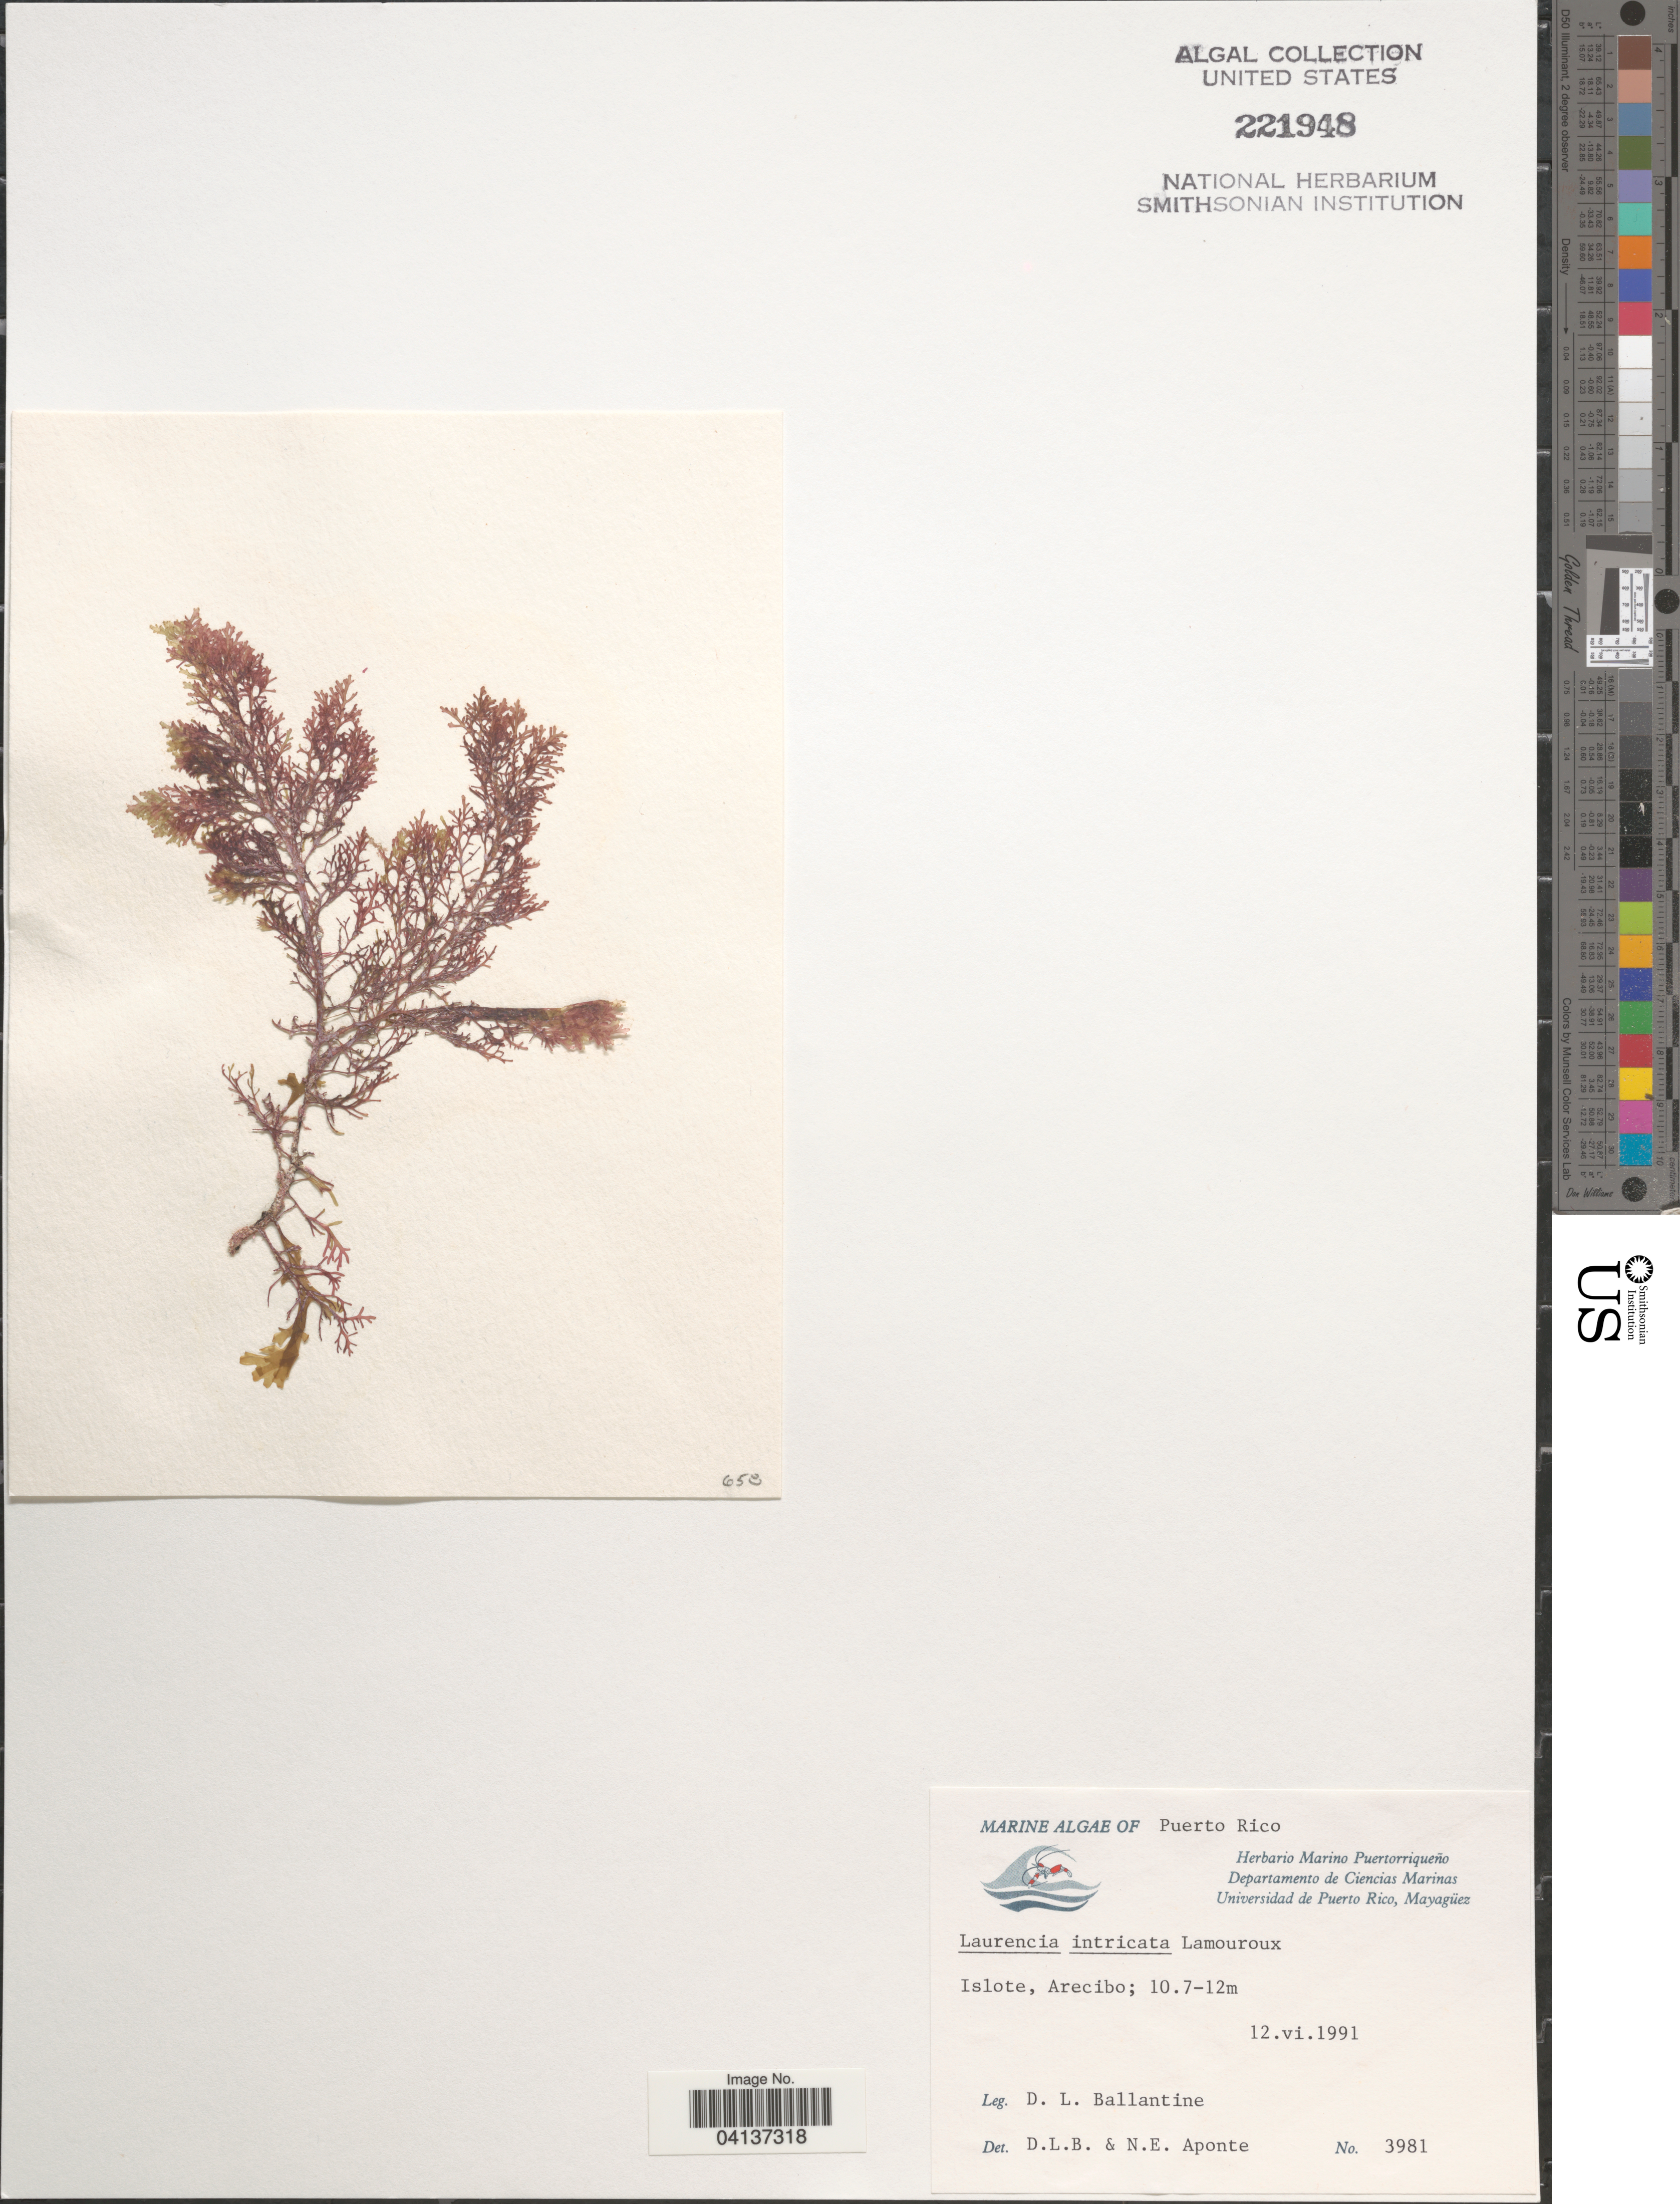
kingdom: Plantae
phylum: Rhodophyta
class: Florideophyceae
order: Ceramiales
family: Rhodomelaceae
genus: Laurencia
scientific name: Laurencia intricata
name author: J.V.Lamouroux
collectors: D.L. Ballantine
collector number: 3981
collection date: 1991-06-12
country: Puerto Rico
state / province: Arecibo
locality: Islote.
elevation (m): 10.7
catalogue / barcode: US 221948